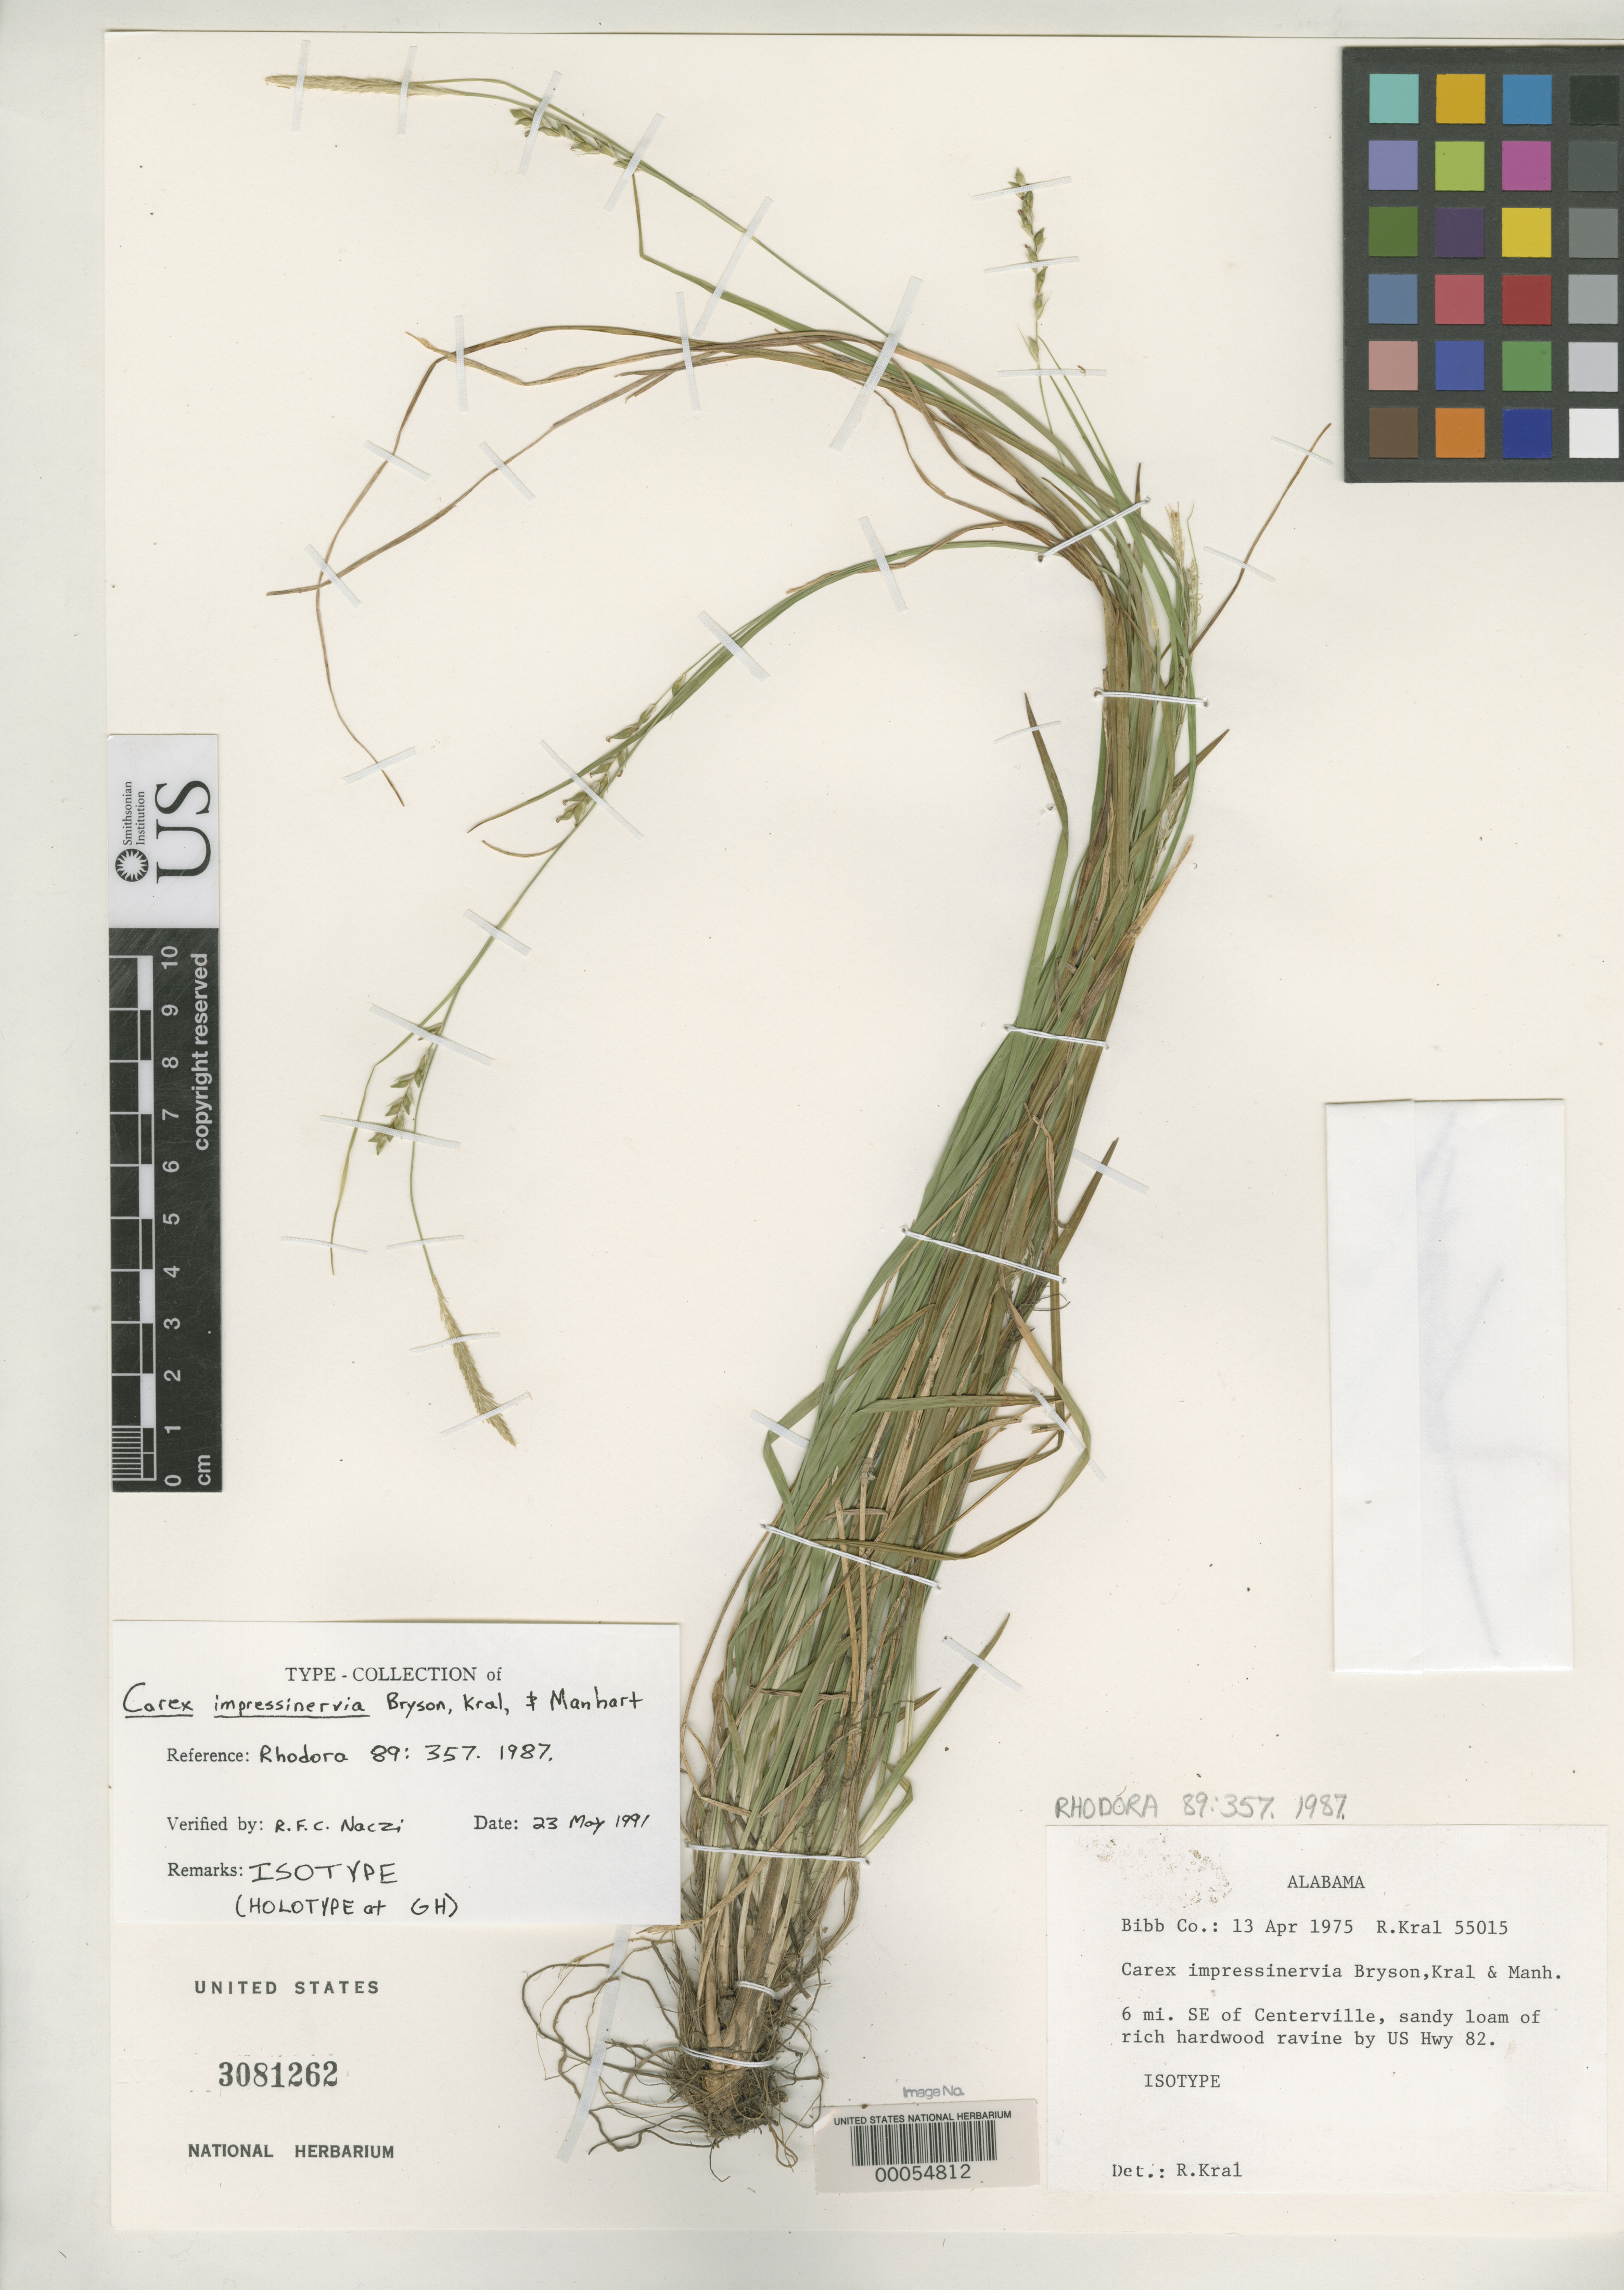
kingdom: Plantae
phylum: Tracheophyta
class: Liliopsida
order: Poales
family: Cyperaceae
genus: Carex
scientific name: Carex impressinervia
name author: Bryson et al.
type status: Isotype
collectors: R. Kral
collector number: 55015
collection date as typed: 13 Apr 1975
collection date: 1975-04-13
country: United States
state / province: Alabama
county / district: Bibb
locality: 6 mi SE of Centerville, by US highway 82.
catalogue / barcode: US 3081262